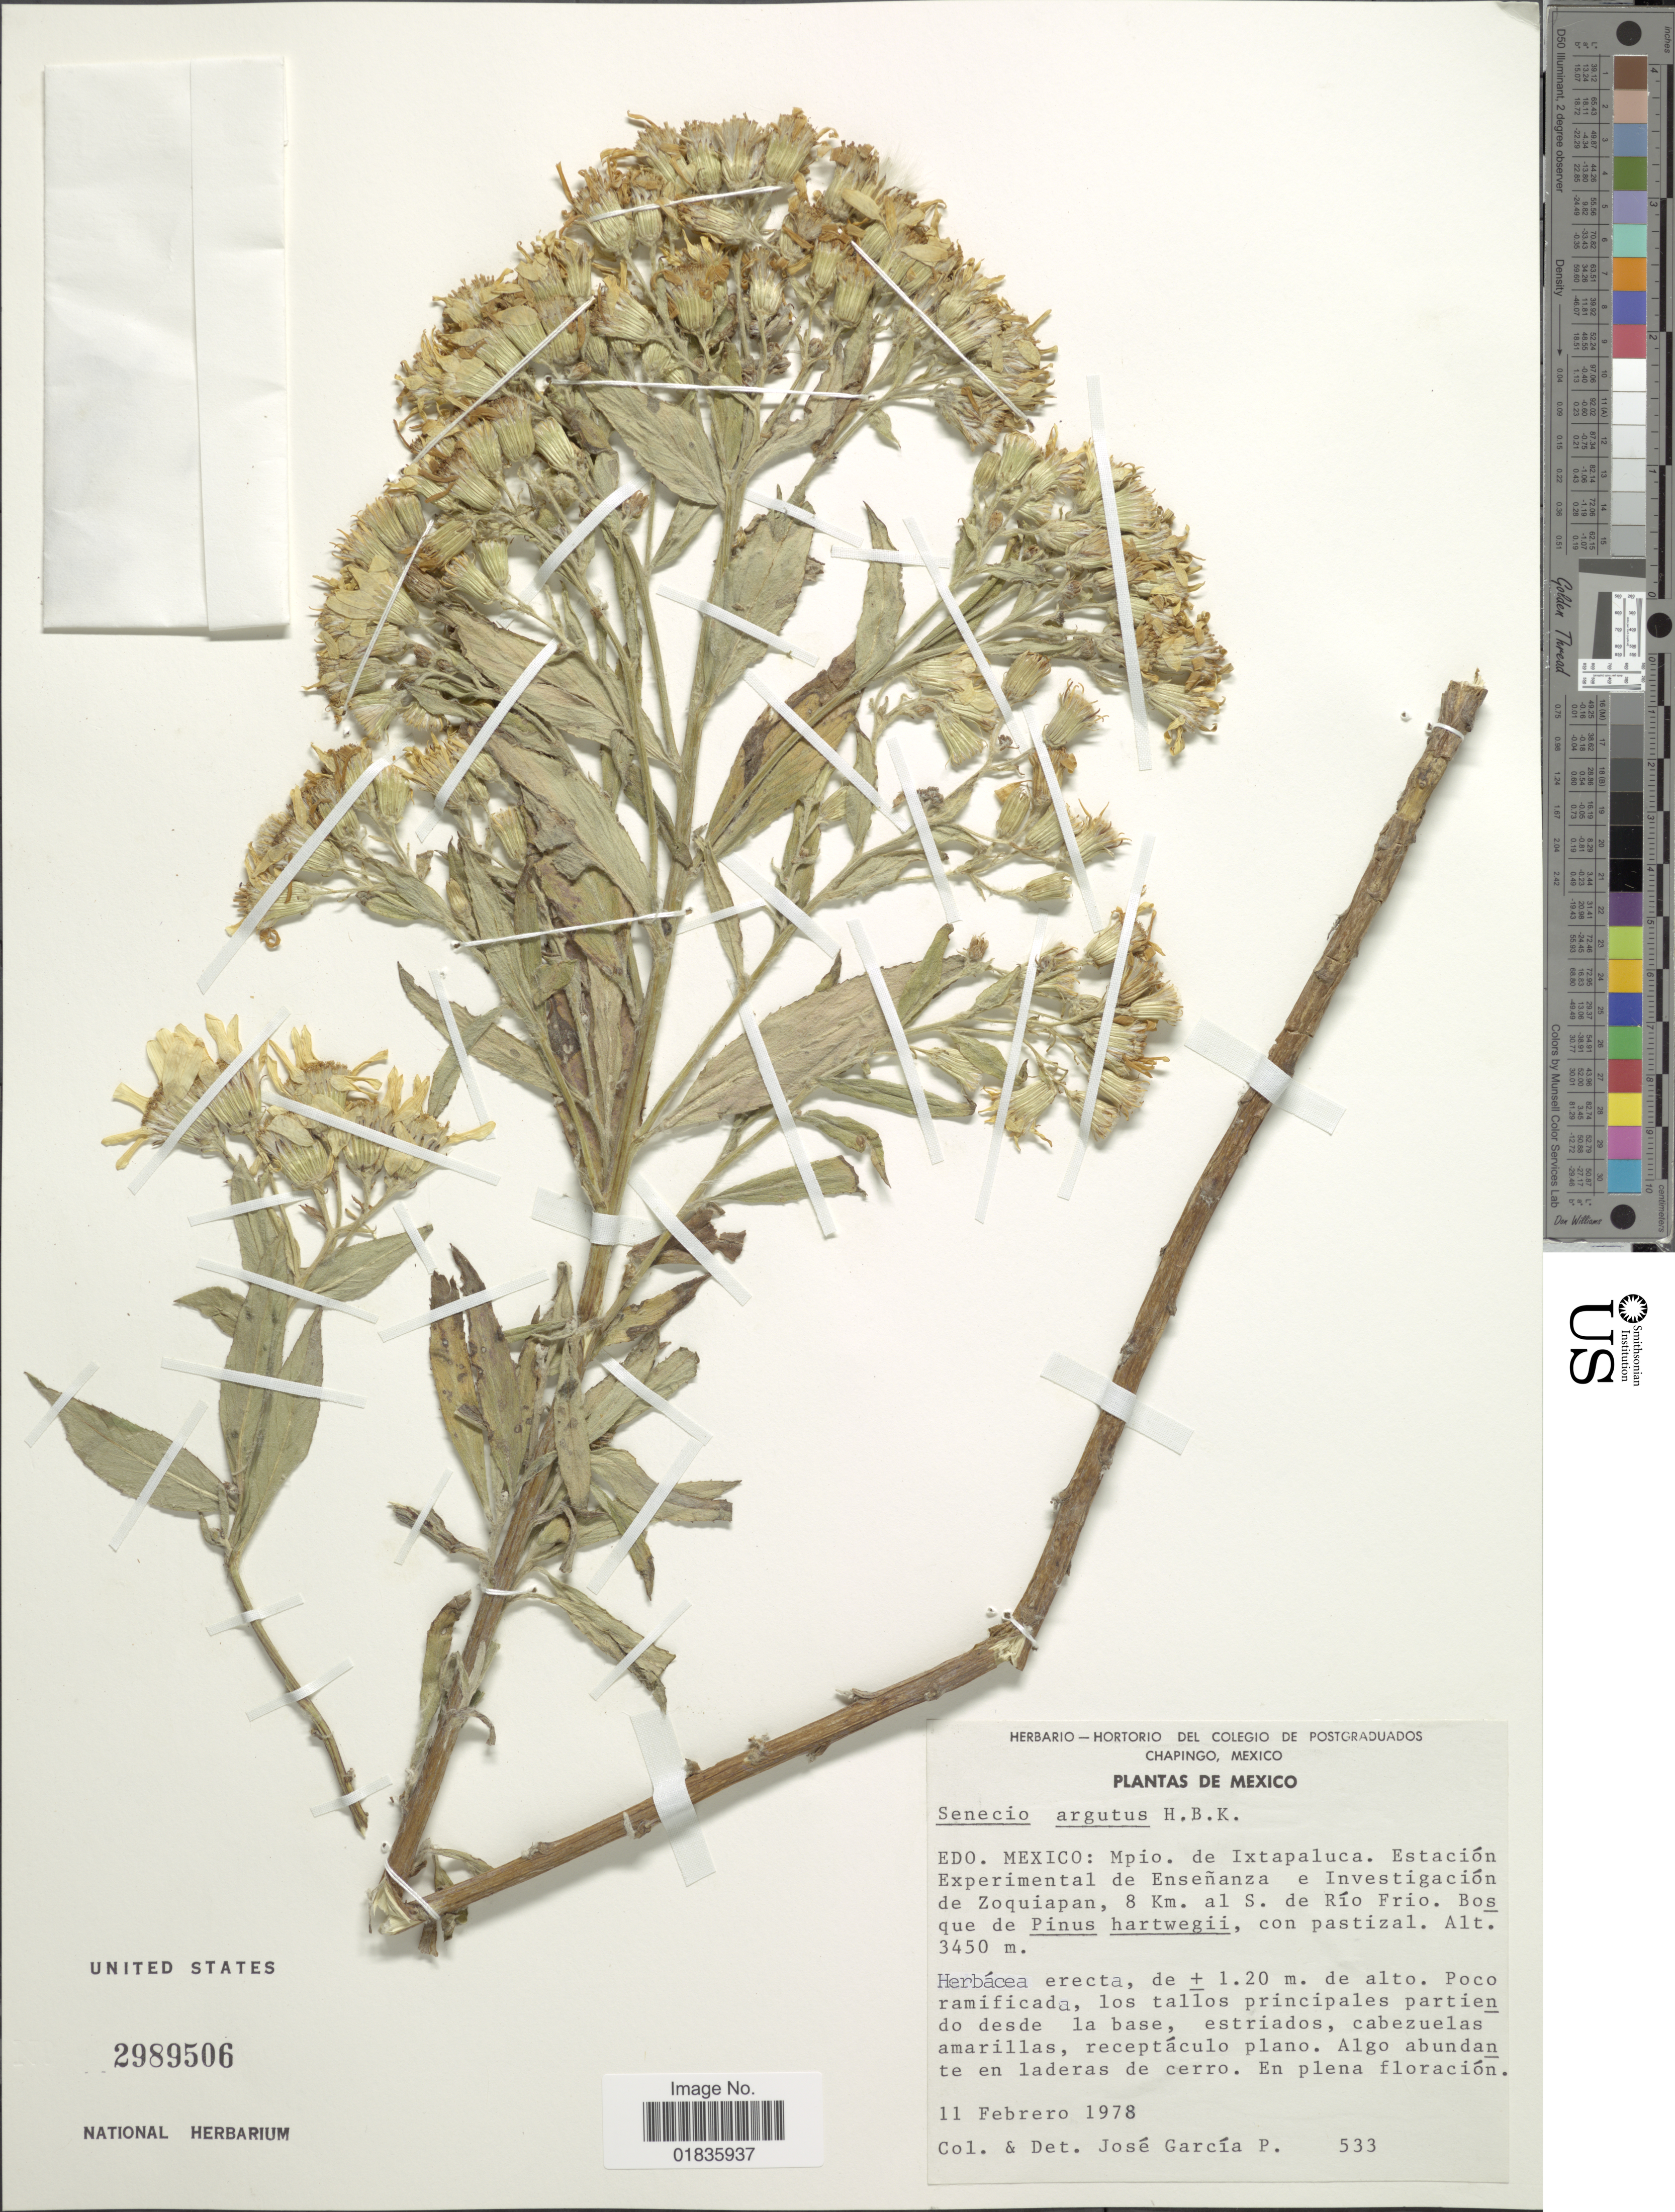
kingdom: Plantae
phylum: Tracheophyta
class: Magnoliopsida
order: Asterales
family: Asteraceae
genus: Senecio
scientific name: Senecio argutus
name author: Kunth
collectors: J. García-P.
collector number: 533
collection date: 1978-02-11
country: Mexico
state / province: México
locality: Mpio. de Ixtapaluca, Estacion Experimental de Ensenanza e Investigacion de Zoquiapan, 8 Km. al S. de Rio Frio.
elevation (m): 3450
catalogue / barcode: US 2989506